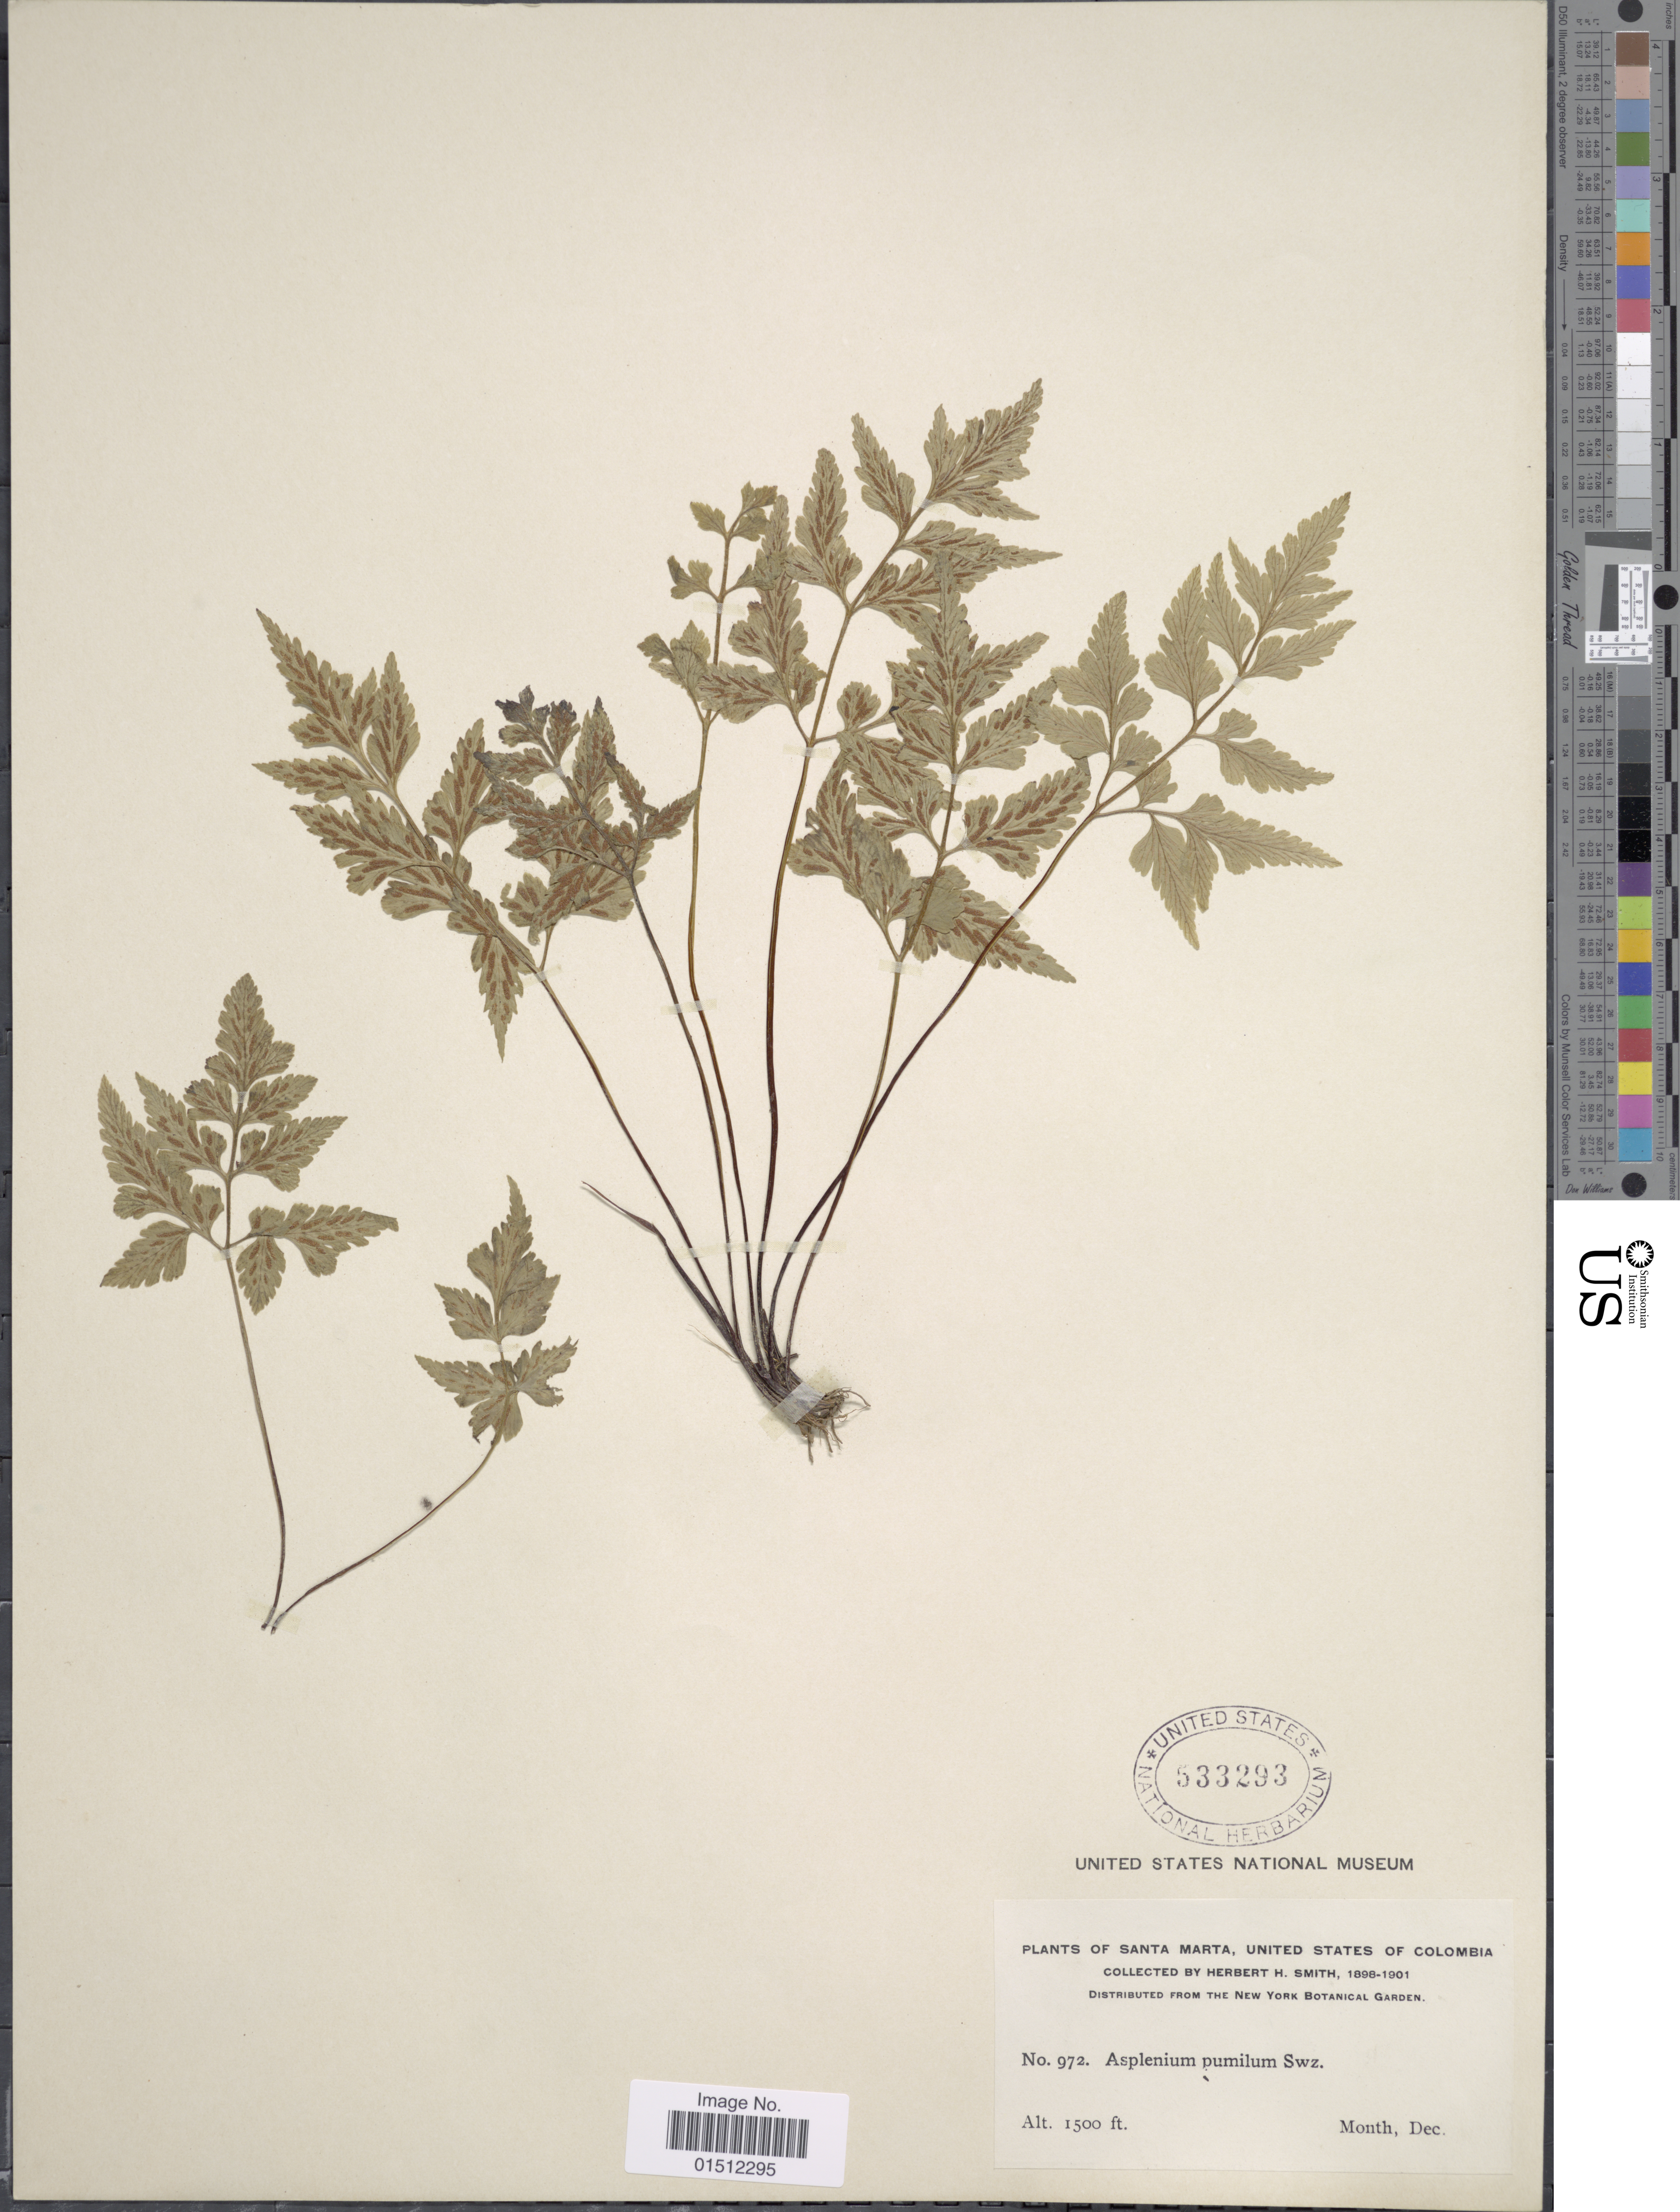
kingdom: Plantae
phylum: Tracheophyta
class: Polypodiopsida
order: Polypodiales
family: Aspleniaceae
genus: Asplenium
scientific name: Asplenium pumilum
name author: Sw.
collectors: Herbert H. Smith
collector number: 972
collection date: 1898-12/1901-12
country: Colombia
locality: Santa Marta, United States of Colombia.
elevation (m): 457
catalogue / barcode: US 533293